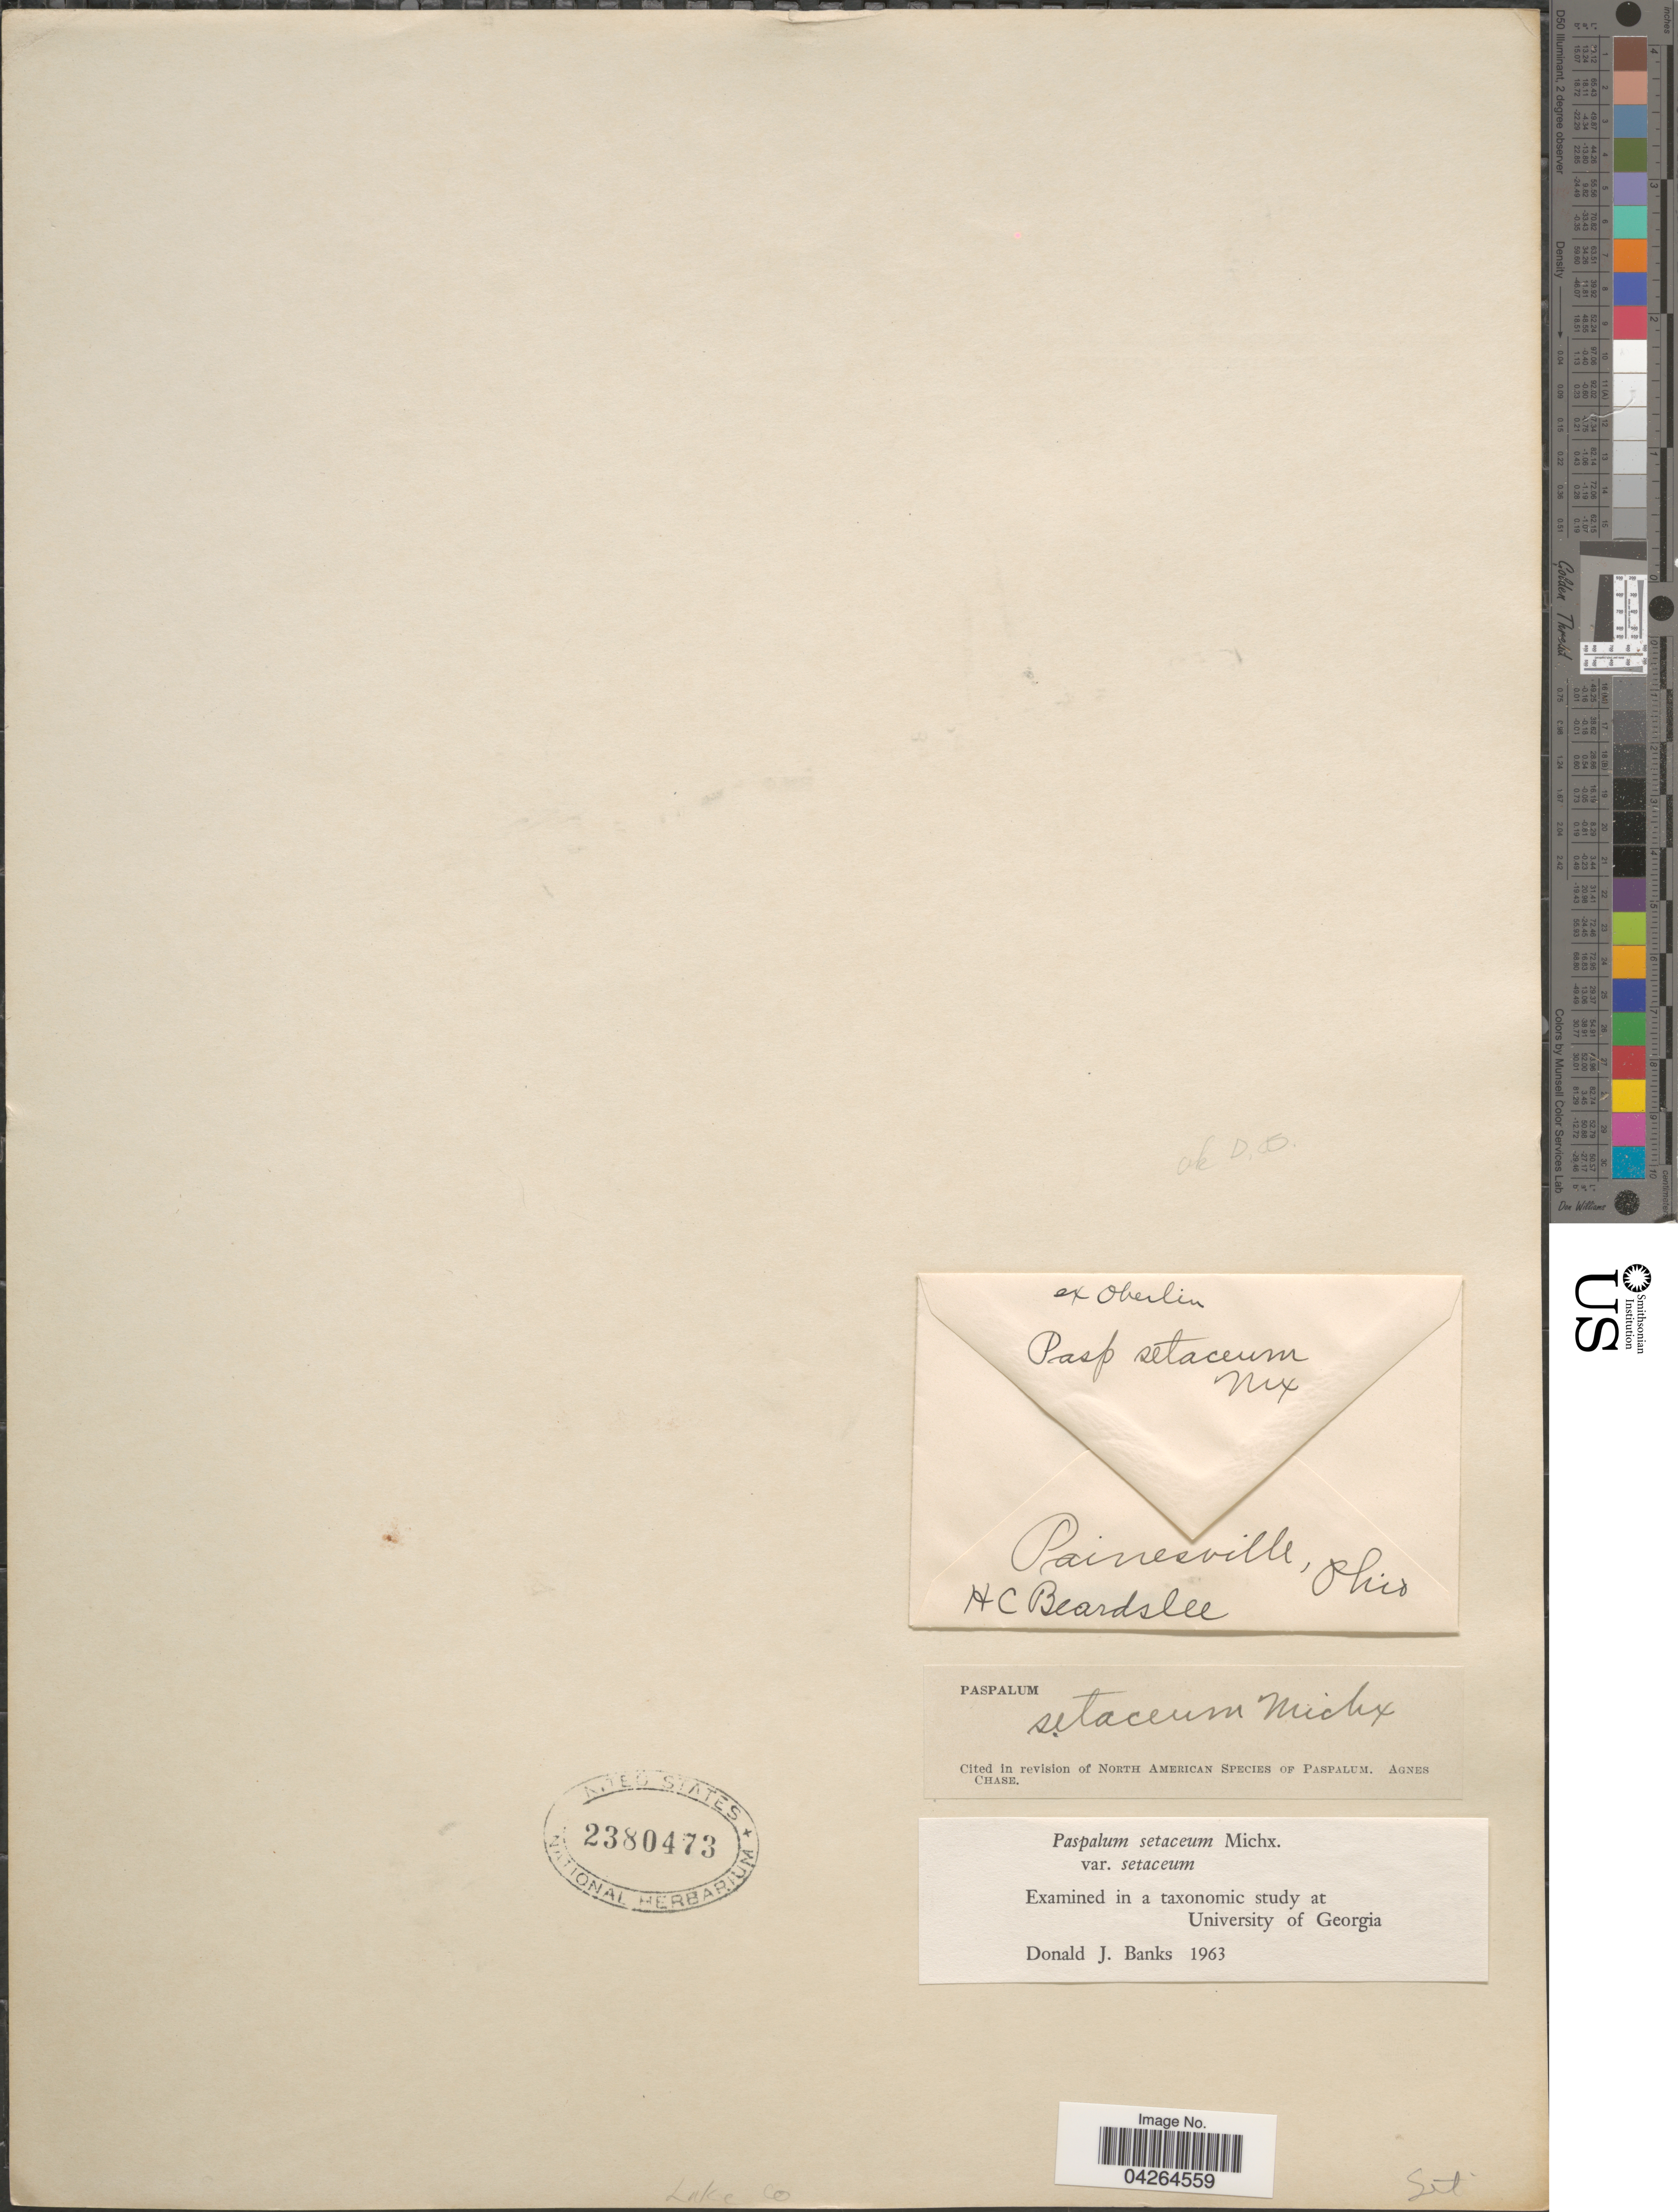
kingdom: Plantae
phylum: Tracheophyta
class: Liliopsida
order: Poales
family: Poaceae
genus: Paspalum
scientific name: Paspalum setaceum var. setaceum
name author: Michx.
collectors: H. Beardslee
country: United States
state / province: Ohio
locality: Painesville.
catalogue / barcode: US 2380473